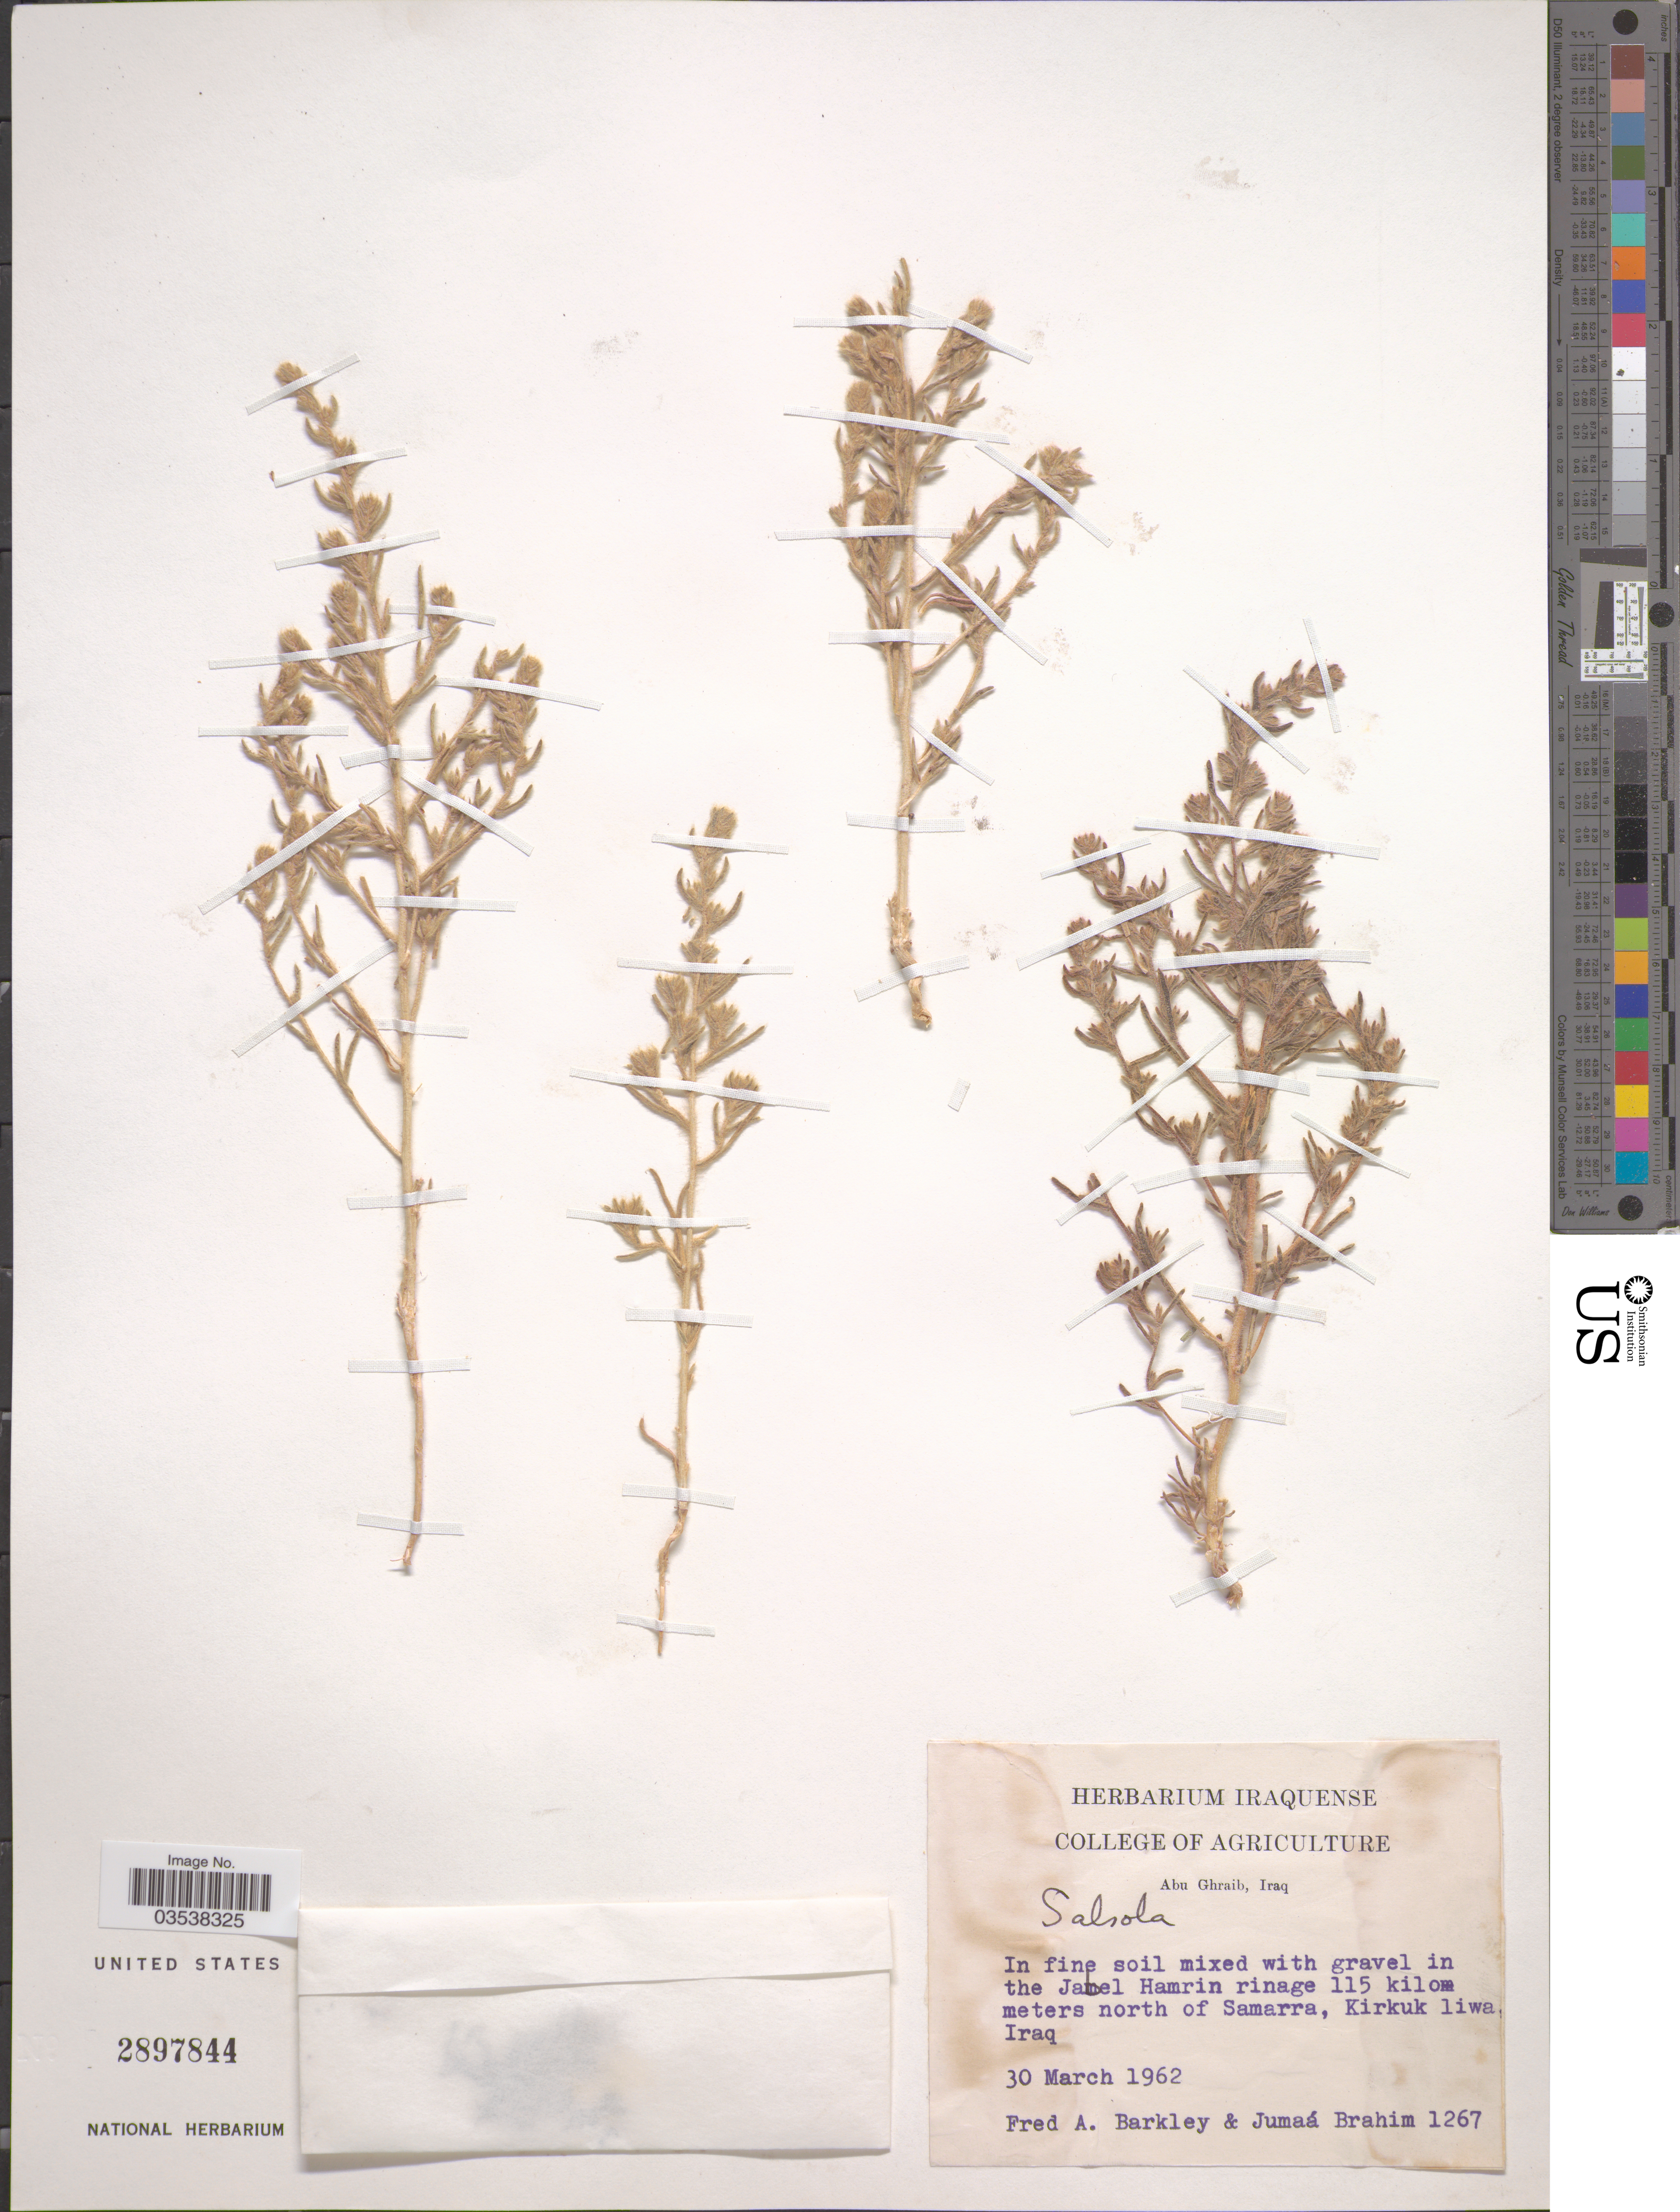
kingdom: Plantae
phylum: Tracheophyta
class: Magnoliopsida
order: Caryophyllales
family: Amaranthaceae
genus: Salsola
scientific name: Salsola sp.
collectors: F. A. Barkley & Brahim M., J.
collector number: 1267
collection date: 1962-03-30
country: Iraq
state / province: Kirkūk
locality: Abu Ghraib. In the Jabel Hamrin rinage 115 kilometers north of Samarra, Kirkuk liwa.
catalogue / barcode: US 2897844